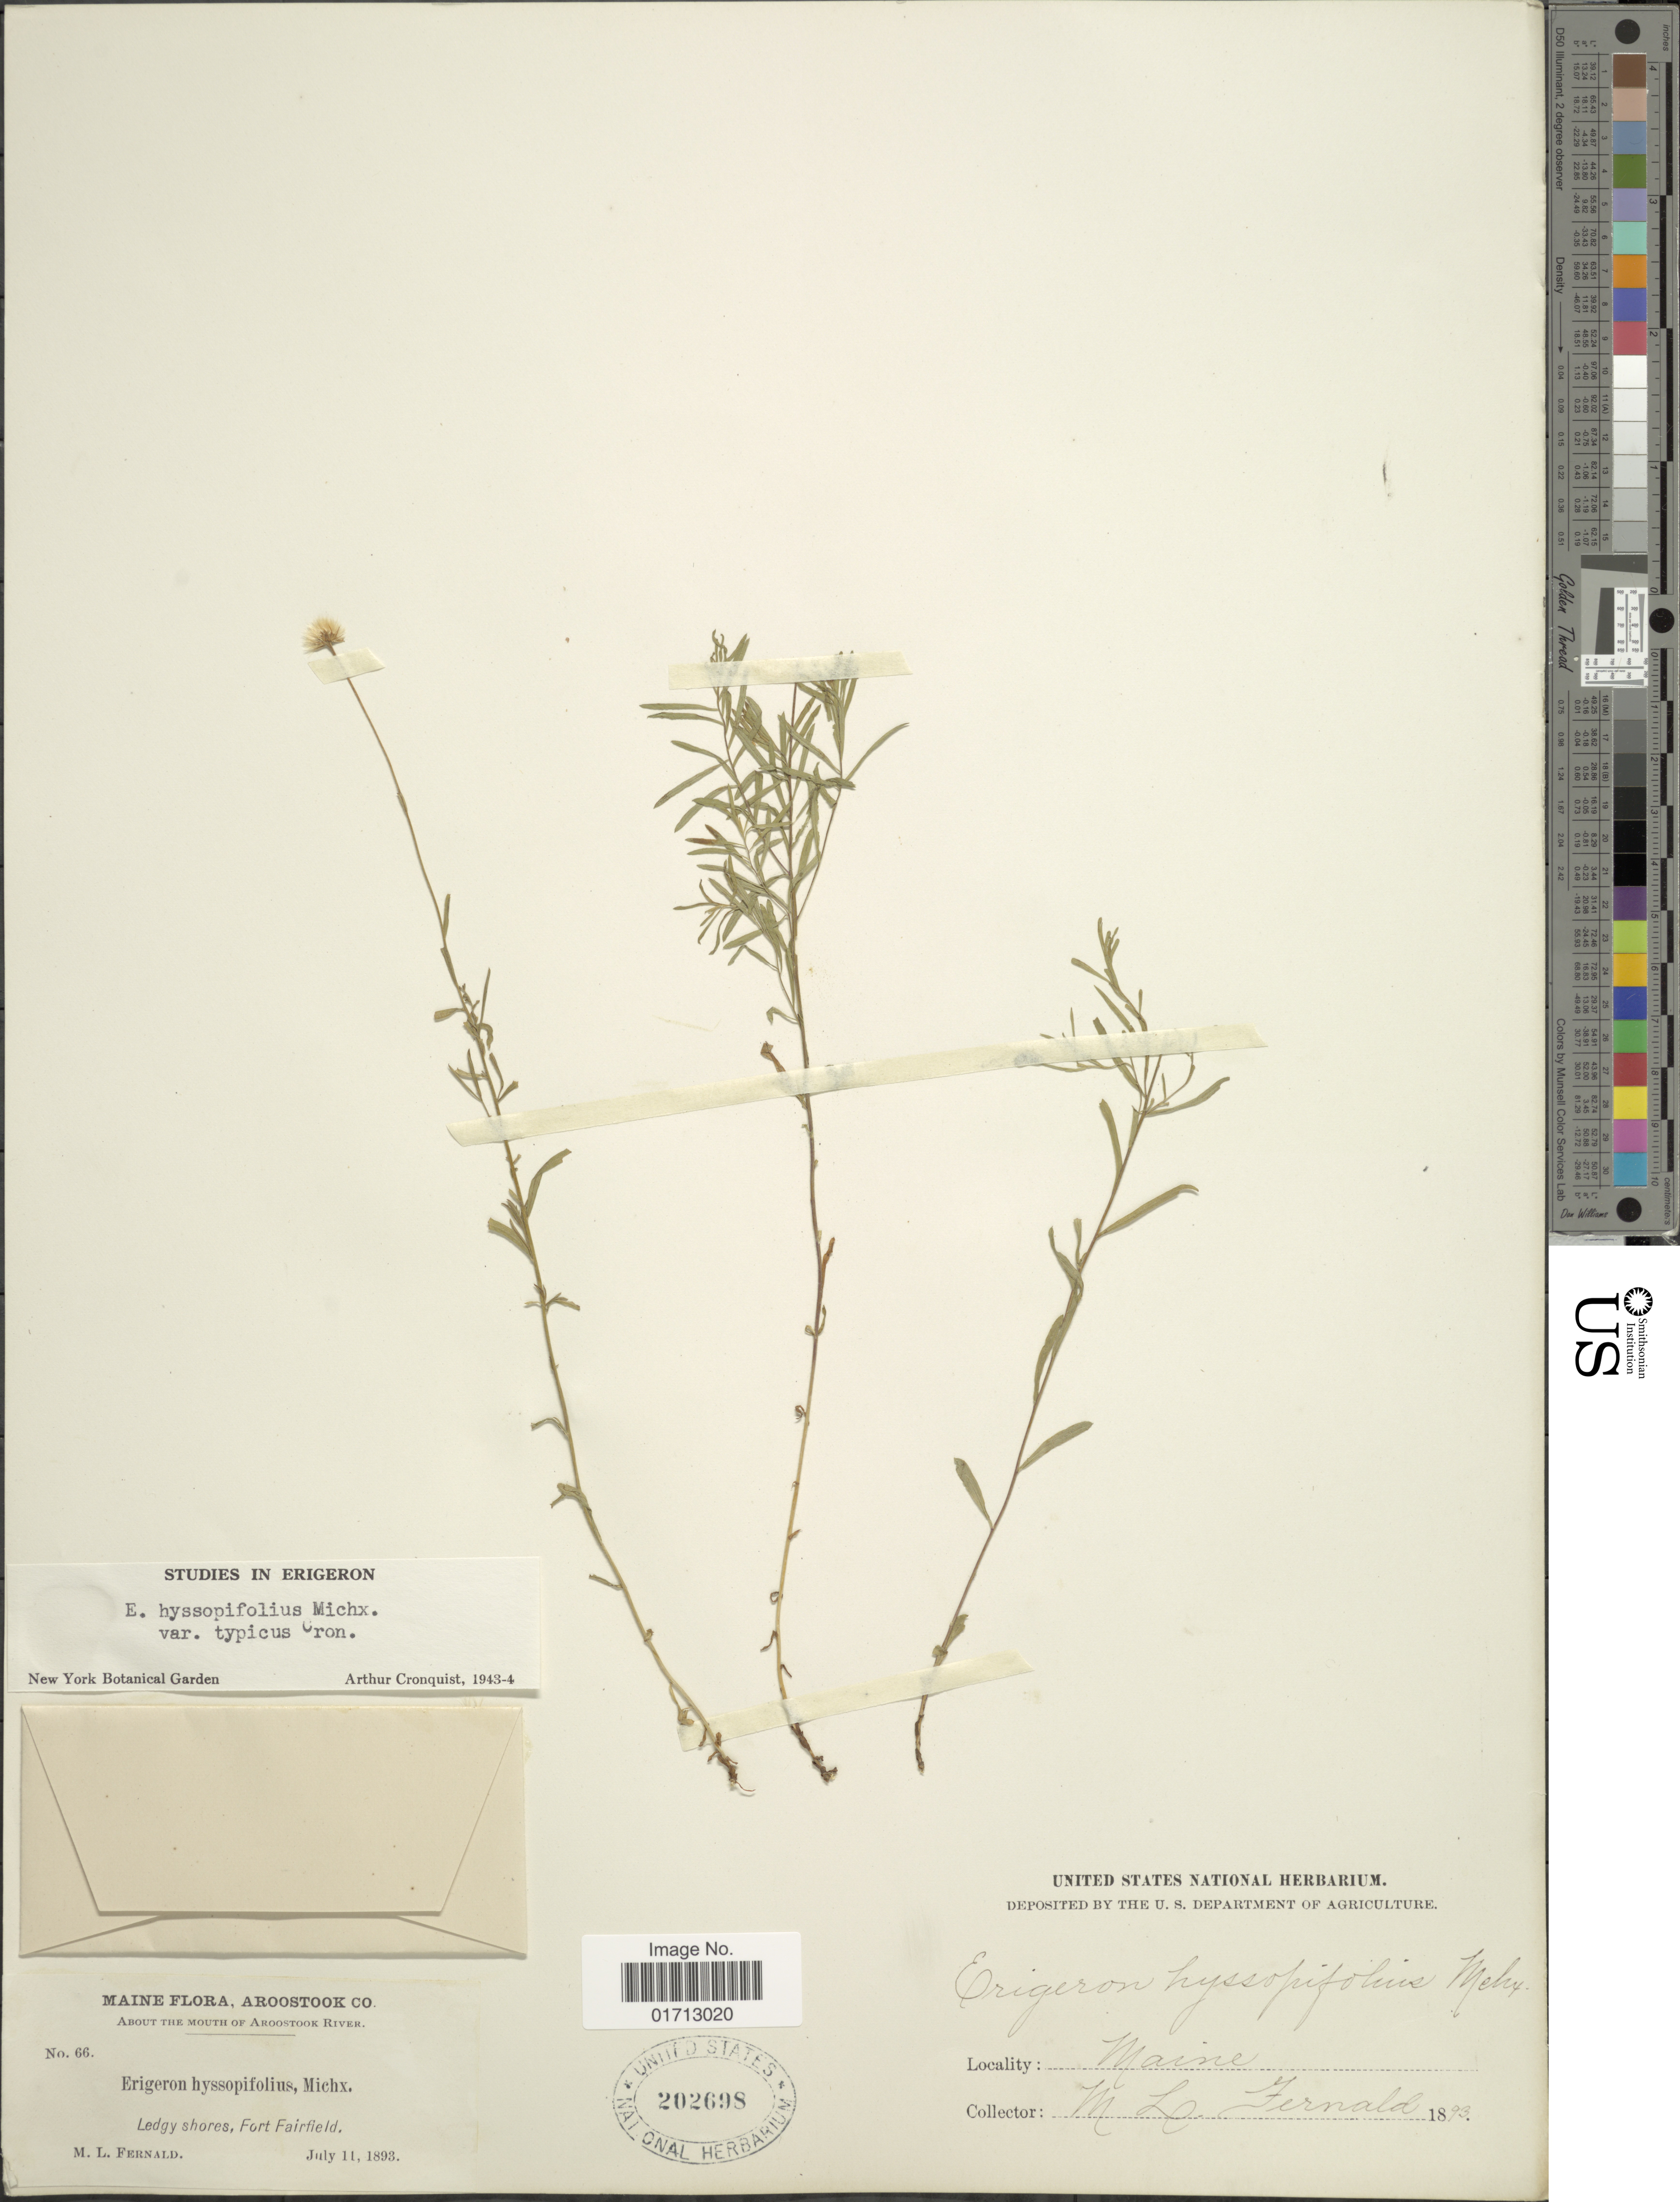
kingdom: Plantae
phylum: Tracheophyta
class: Magnoliopsida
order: Asterales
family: Asteraceae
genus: Erigeron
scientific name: Erigeron hyssopifolius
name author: Michx.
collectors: M. L. Fernald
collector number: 66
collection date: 1893-07-11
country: United States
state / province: Maine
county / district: Aroostook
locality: the Mouth of Aroostook River, Fort Fairfield.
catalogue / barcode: US 202698